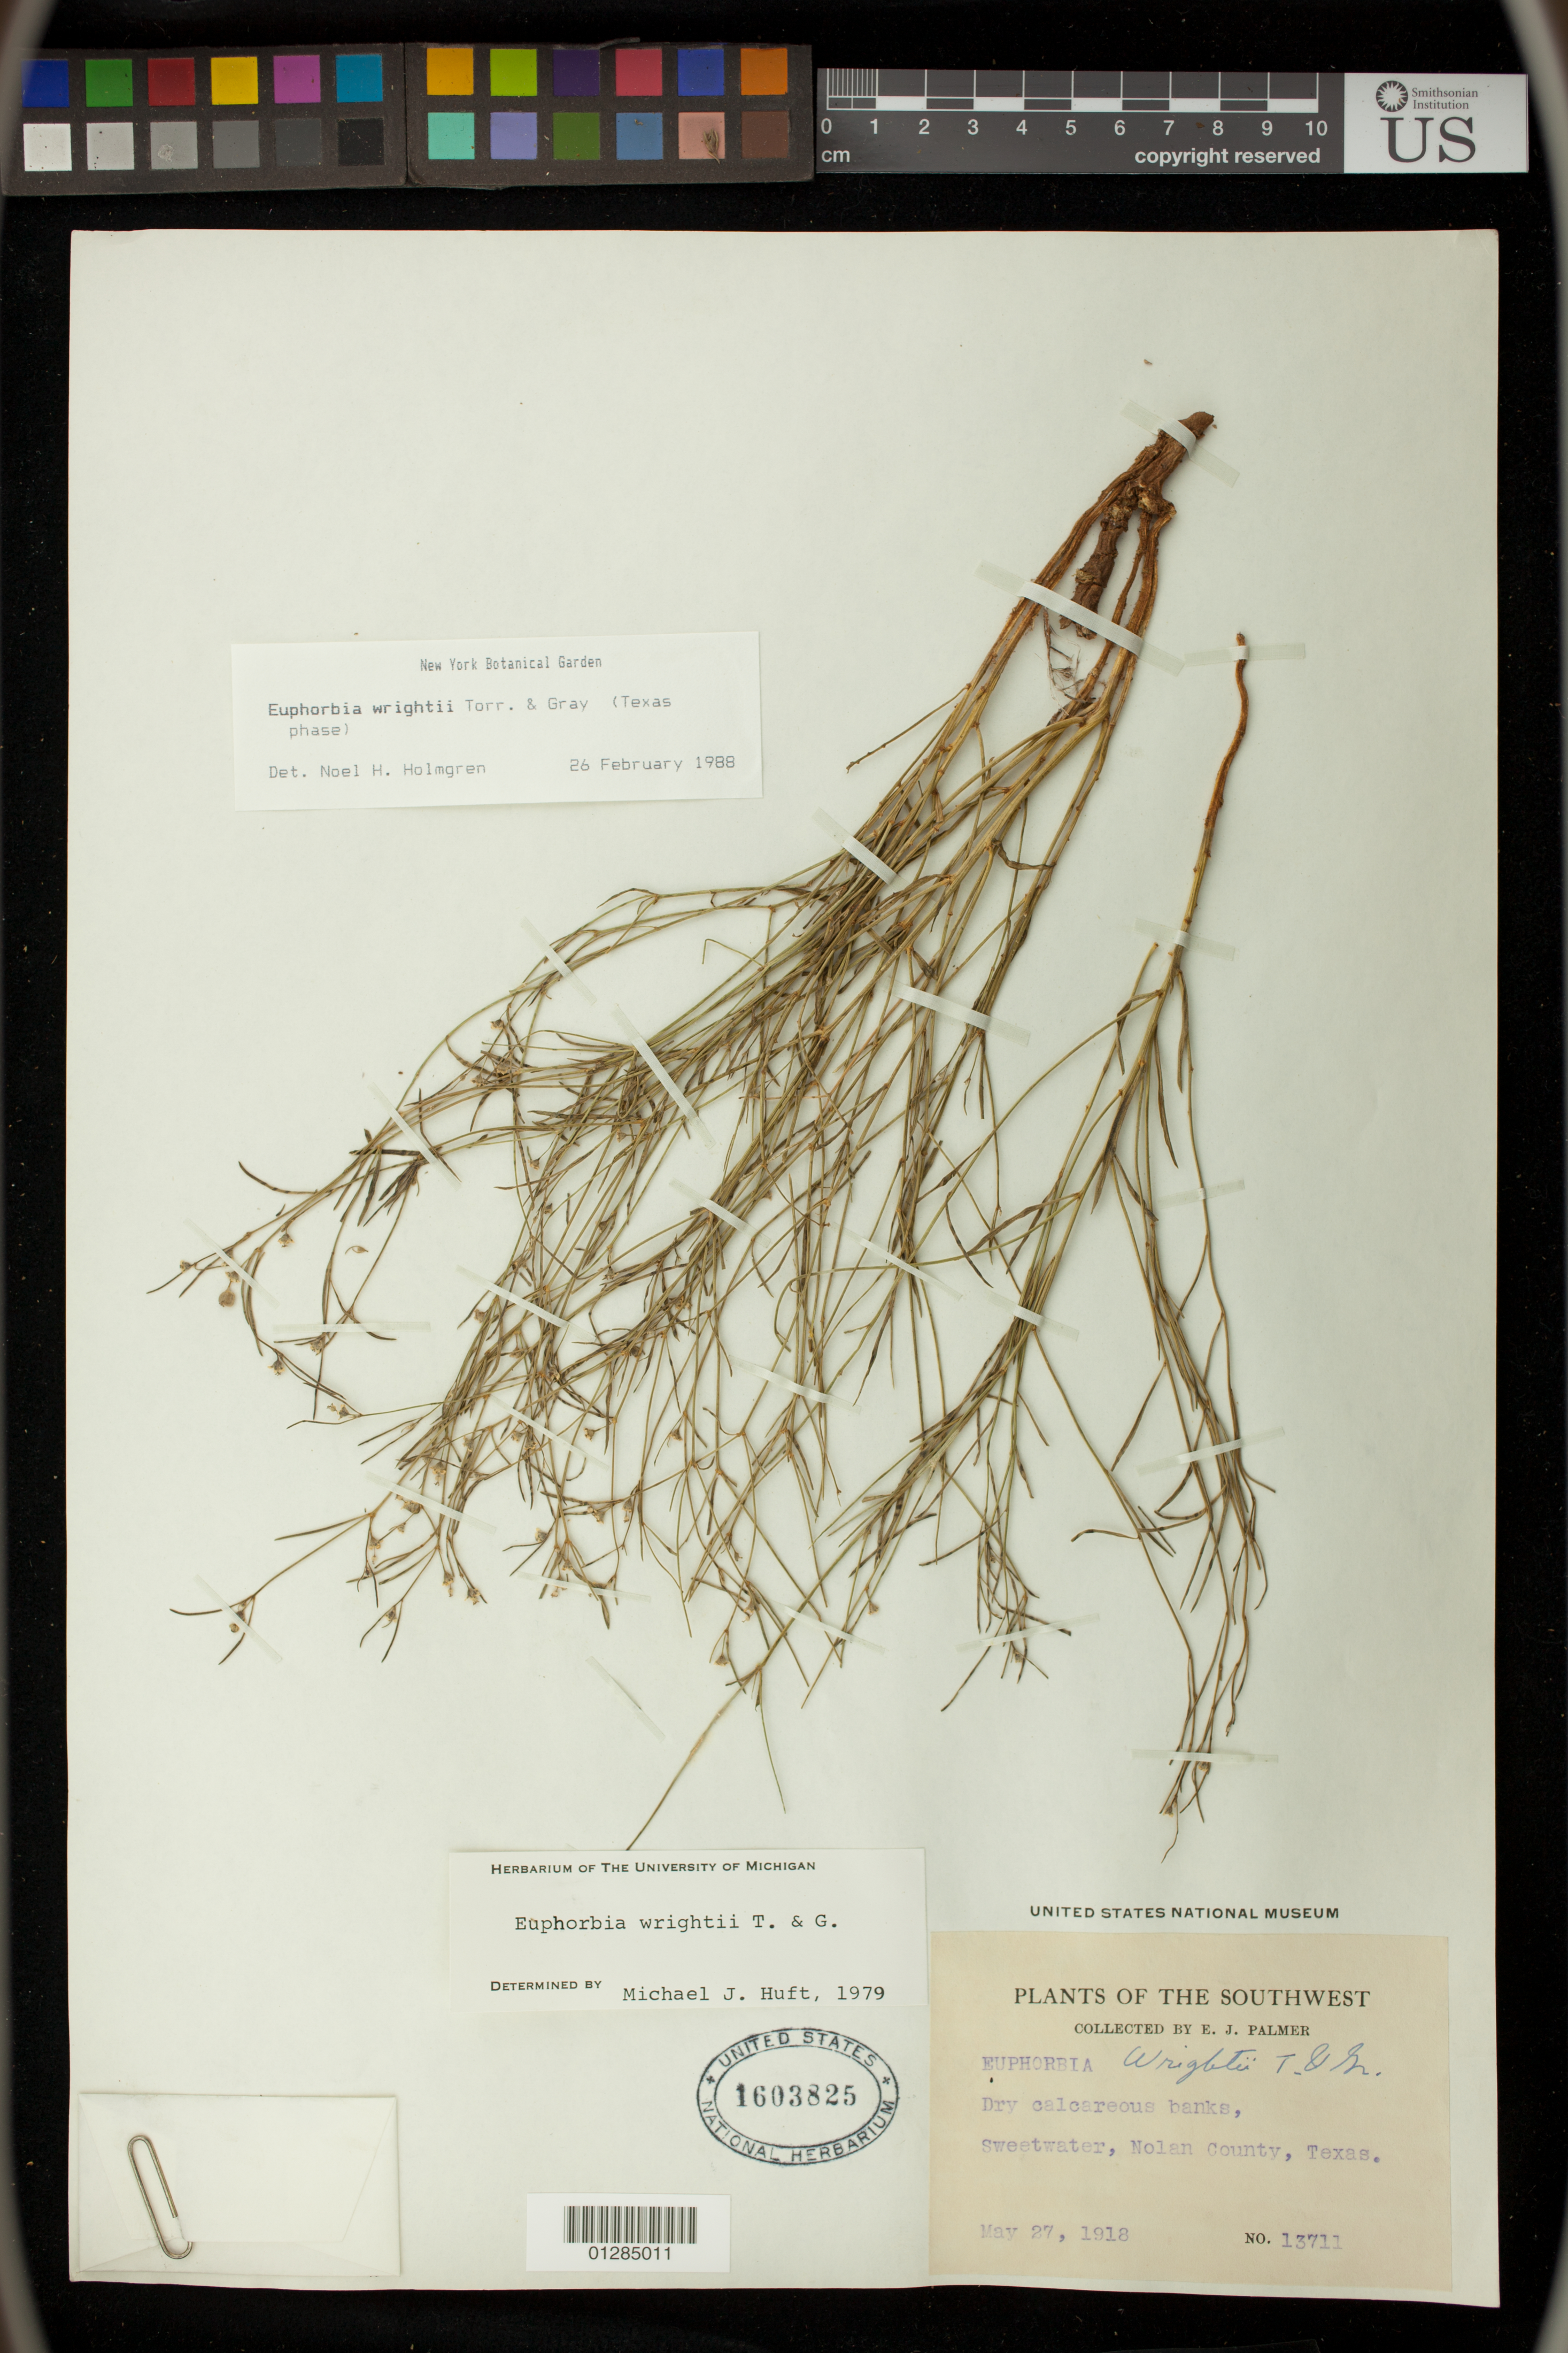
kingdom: Plantae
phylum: Tracheophyta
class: Magnoliopsida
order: Malpighiales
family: Euphorbiaceae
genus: Euphorbia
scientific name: Euphorbia wrightii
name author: Torr. & A. Gray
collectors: E. J. Palmer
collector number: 13711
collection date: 1918-05-27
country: United States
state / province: Texas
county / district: Nolan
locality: Sweetwater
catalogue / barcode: US 1603825